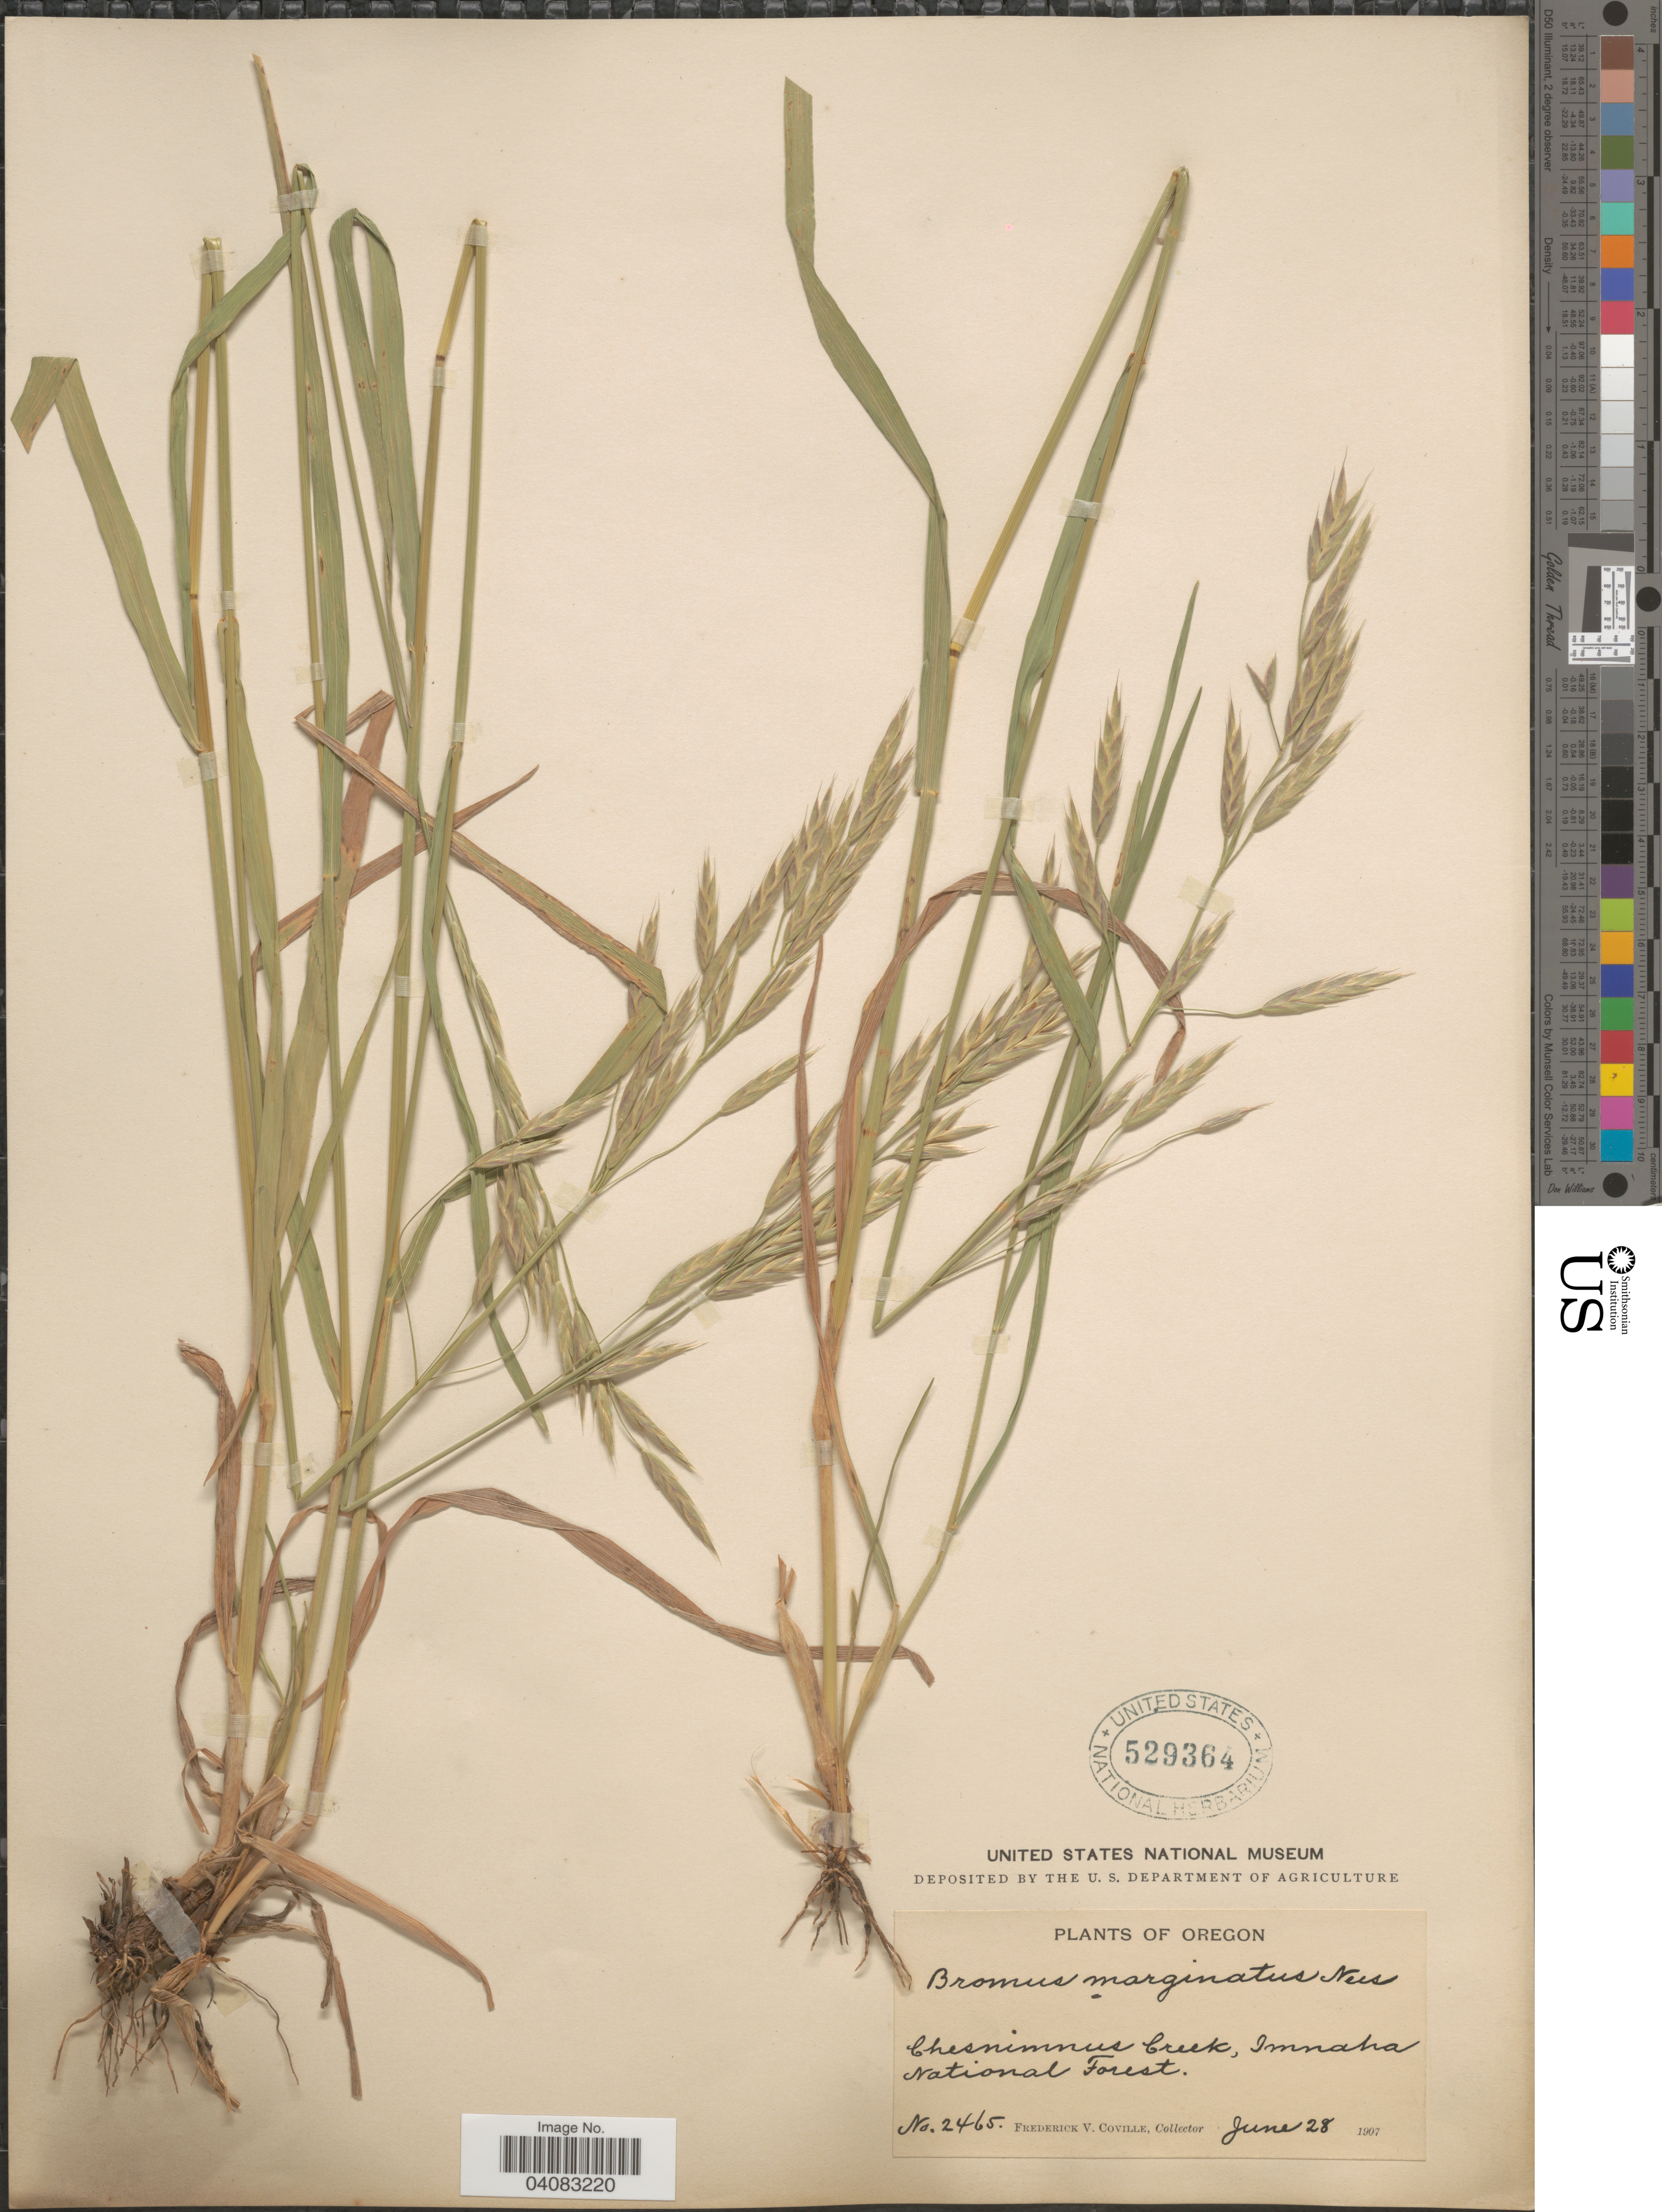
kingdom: Plantae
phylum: Tracheophyta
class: Liliopsida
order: Poales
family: Poaceae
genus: Bromus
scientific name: Bromus marginatus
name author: Nees ex Steud.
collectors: F. V. Coville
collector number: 2465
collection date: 1907-06-28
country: United States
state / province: Oregon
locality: Chesnimnus Creek, Imnaha National Forest.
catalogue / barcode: US 529364